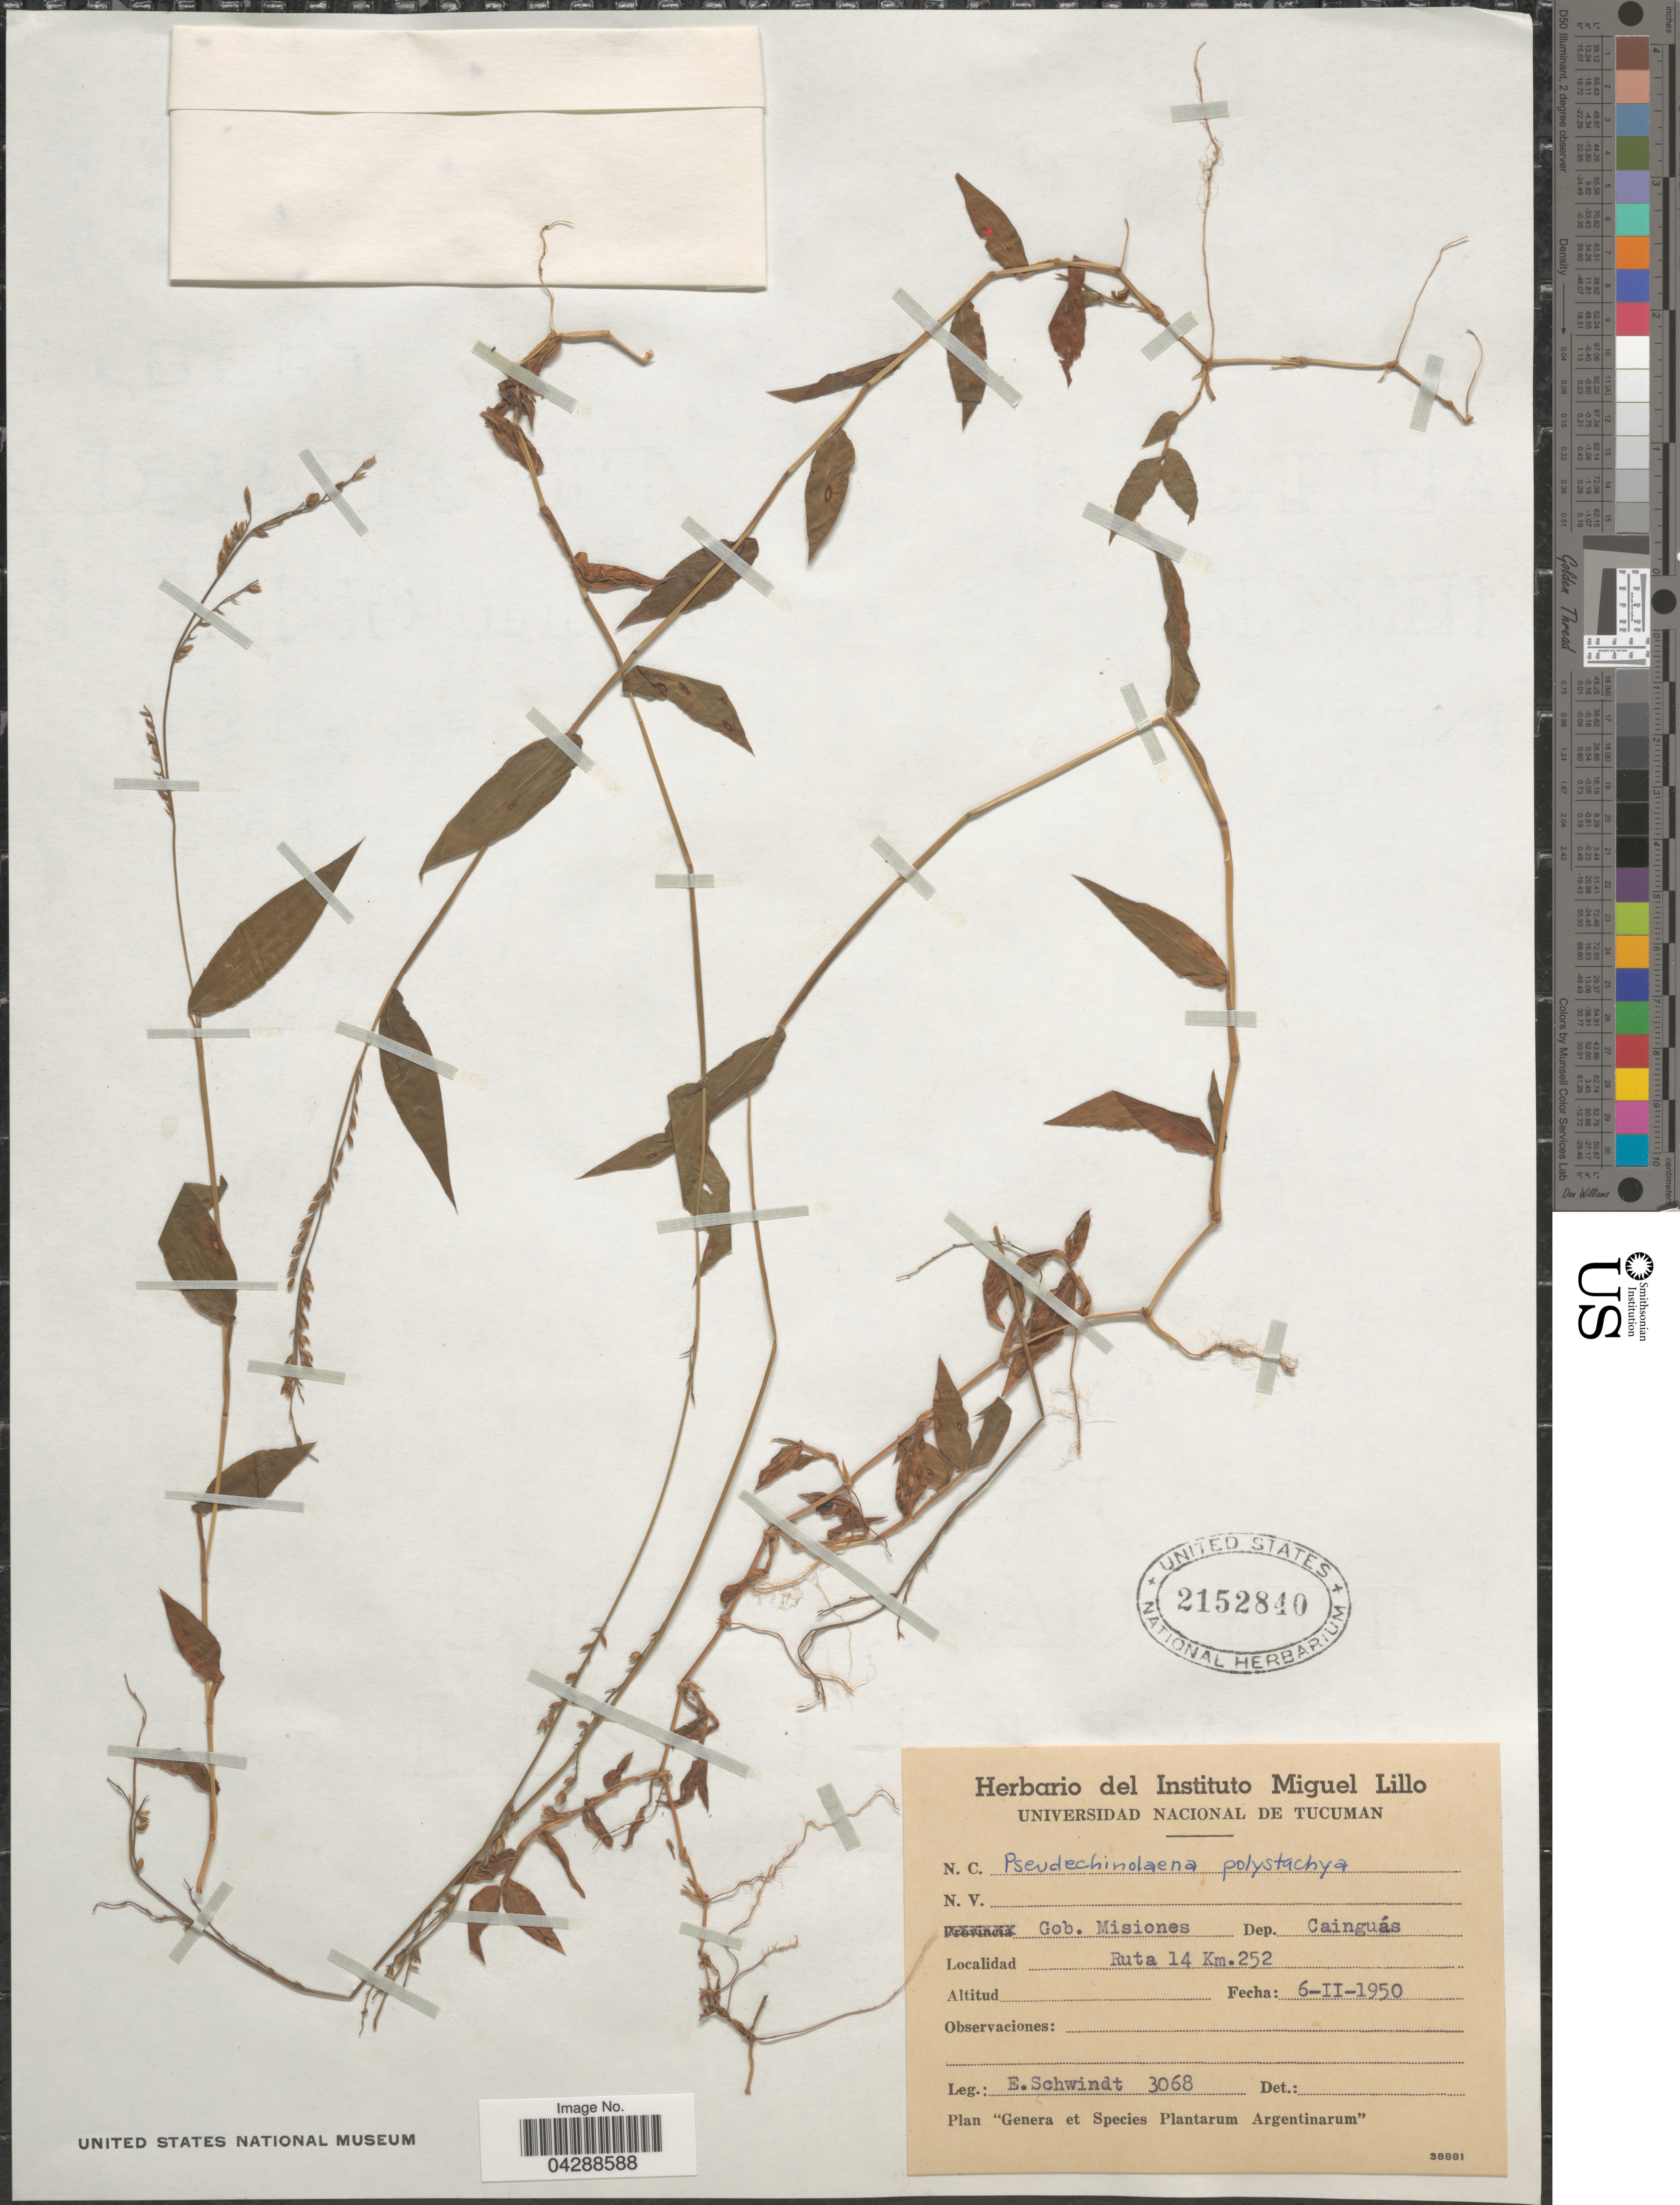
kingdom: Plantae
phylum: Tracheophyta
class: Liliopsida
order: Poales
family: Poaceae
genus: Pseudechinolaena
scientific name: Pseudechinolaena polystachya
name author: (Kunth) Stapf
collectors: E. Schwindt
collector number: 3068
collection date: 1950-02-06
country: Argentina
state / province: Misiones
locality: Gob. Misiones. Dep. Cainguás. Ruta 14 Km.252.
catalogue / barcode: US 2152840